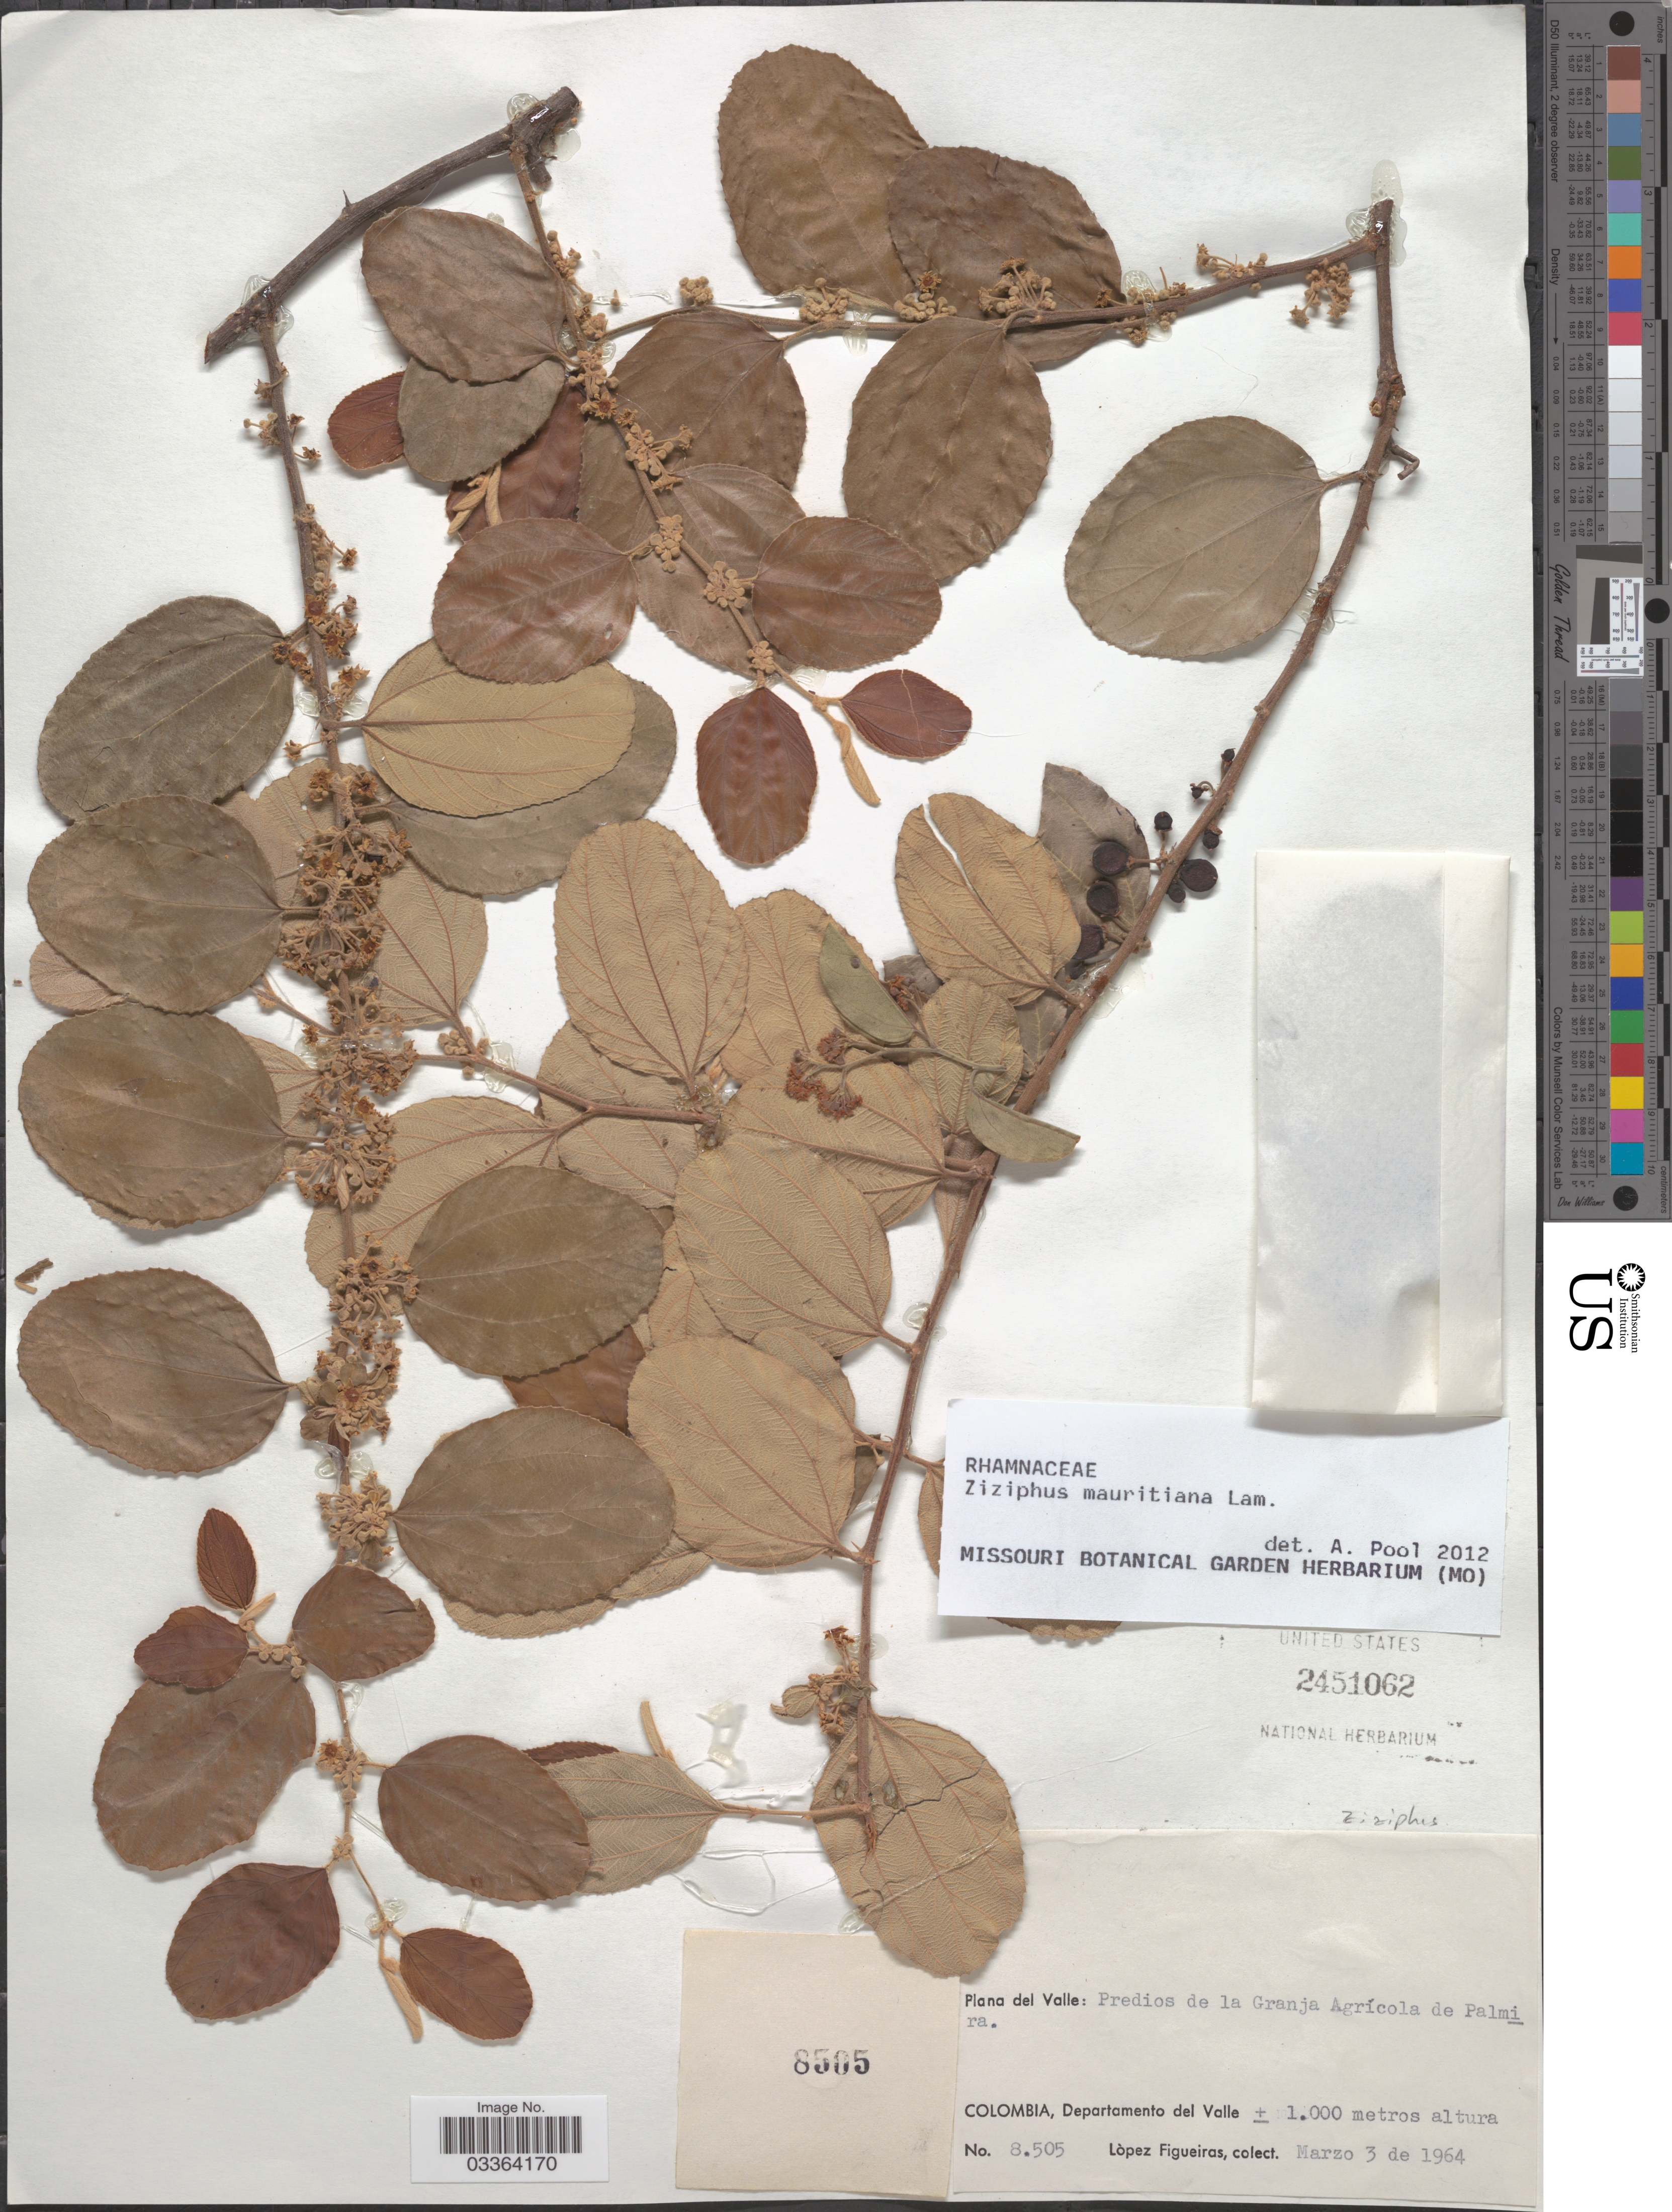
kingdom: Plantae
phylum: Tracheophyta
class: Magnoliopsida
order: Rosales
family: Rhamnaceae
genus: Ziziphus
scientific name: Ziziphus mauritiana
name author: Lam.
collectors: M. López Figueiras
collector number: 8505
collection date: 1964-03-03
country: Colombia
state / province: Valle del Cauca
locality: Plana del Valle: Predios de la Granja Agrícola de Palmira, Departamento del Valle.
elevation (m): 1000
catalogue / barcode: US 2451062